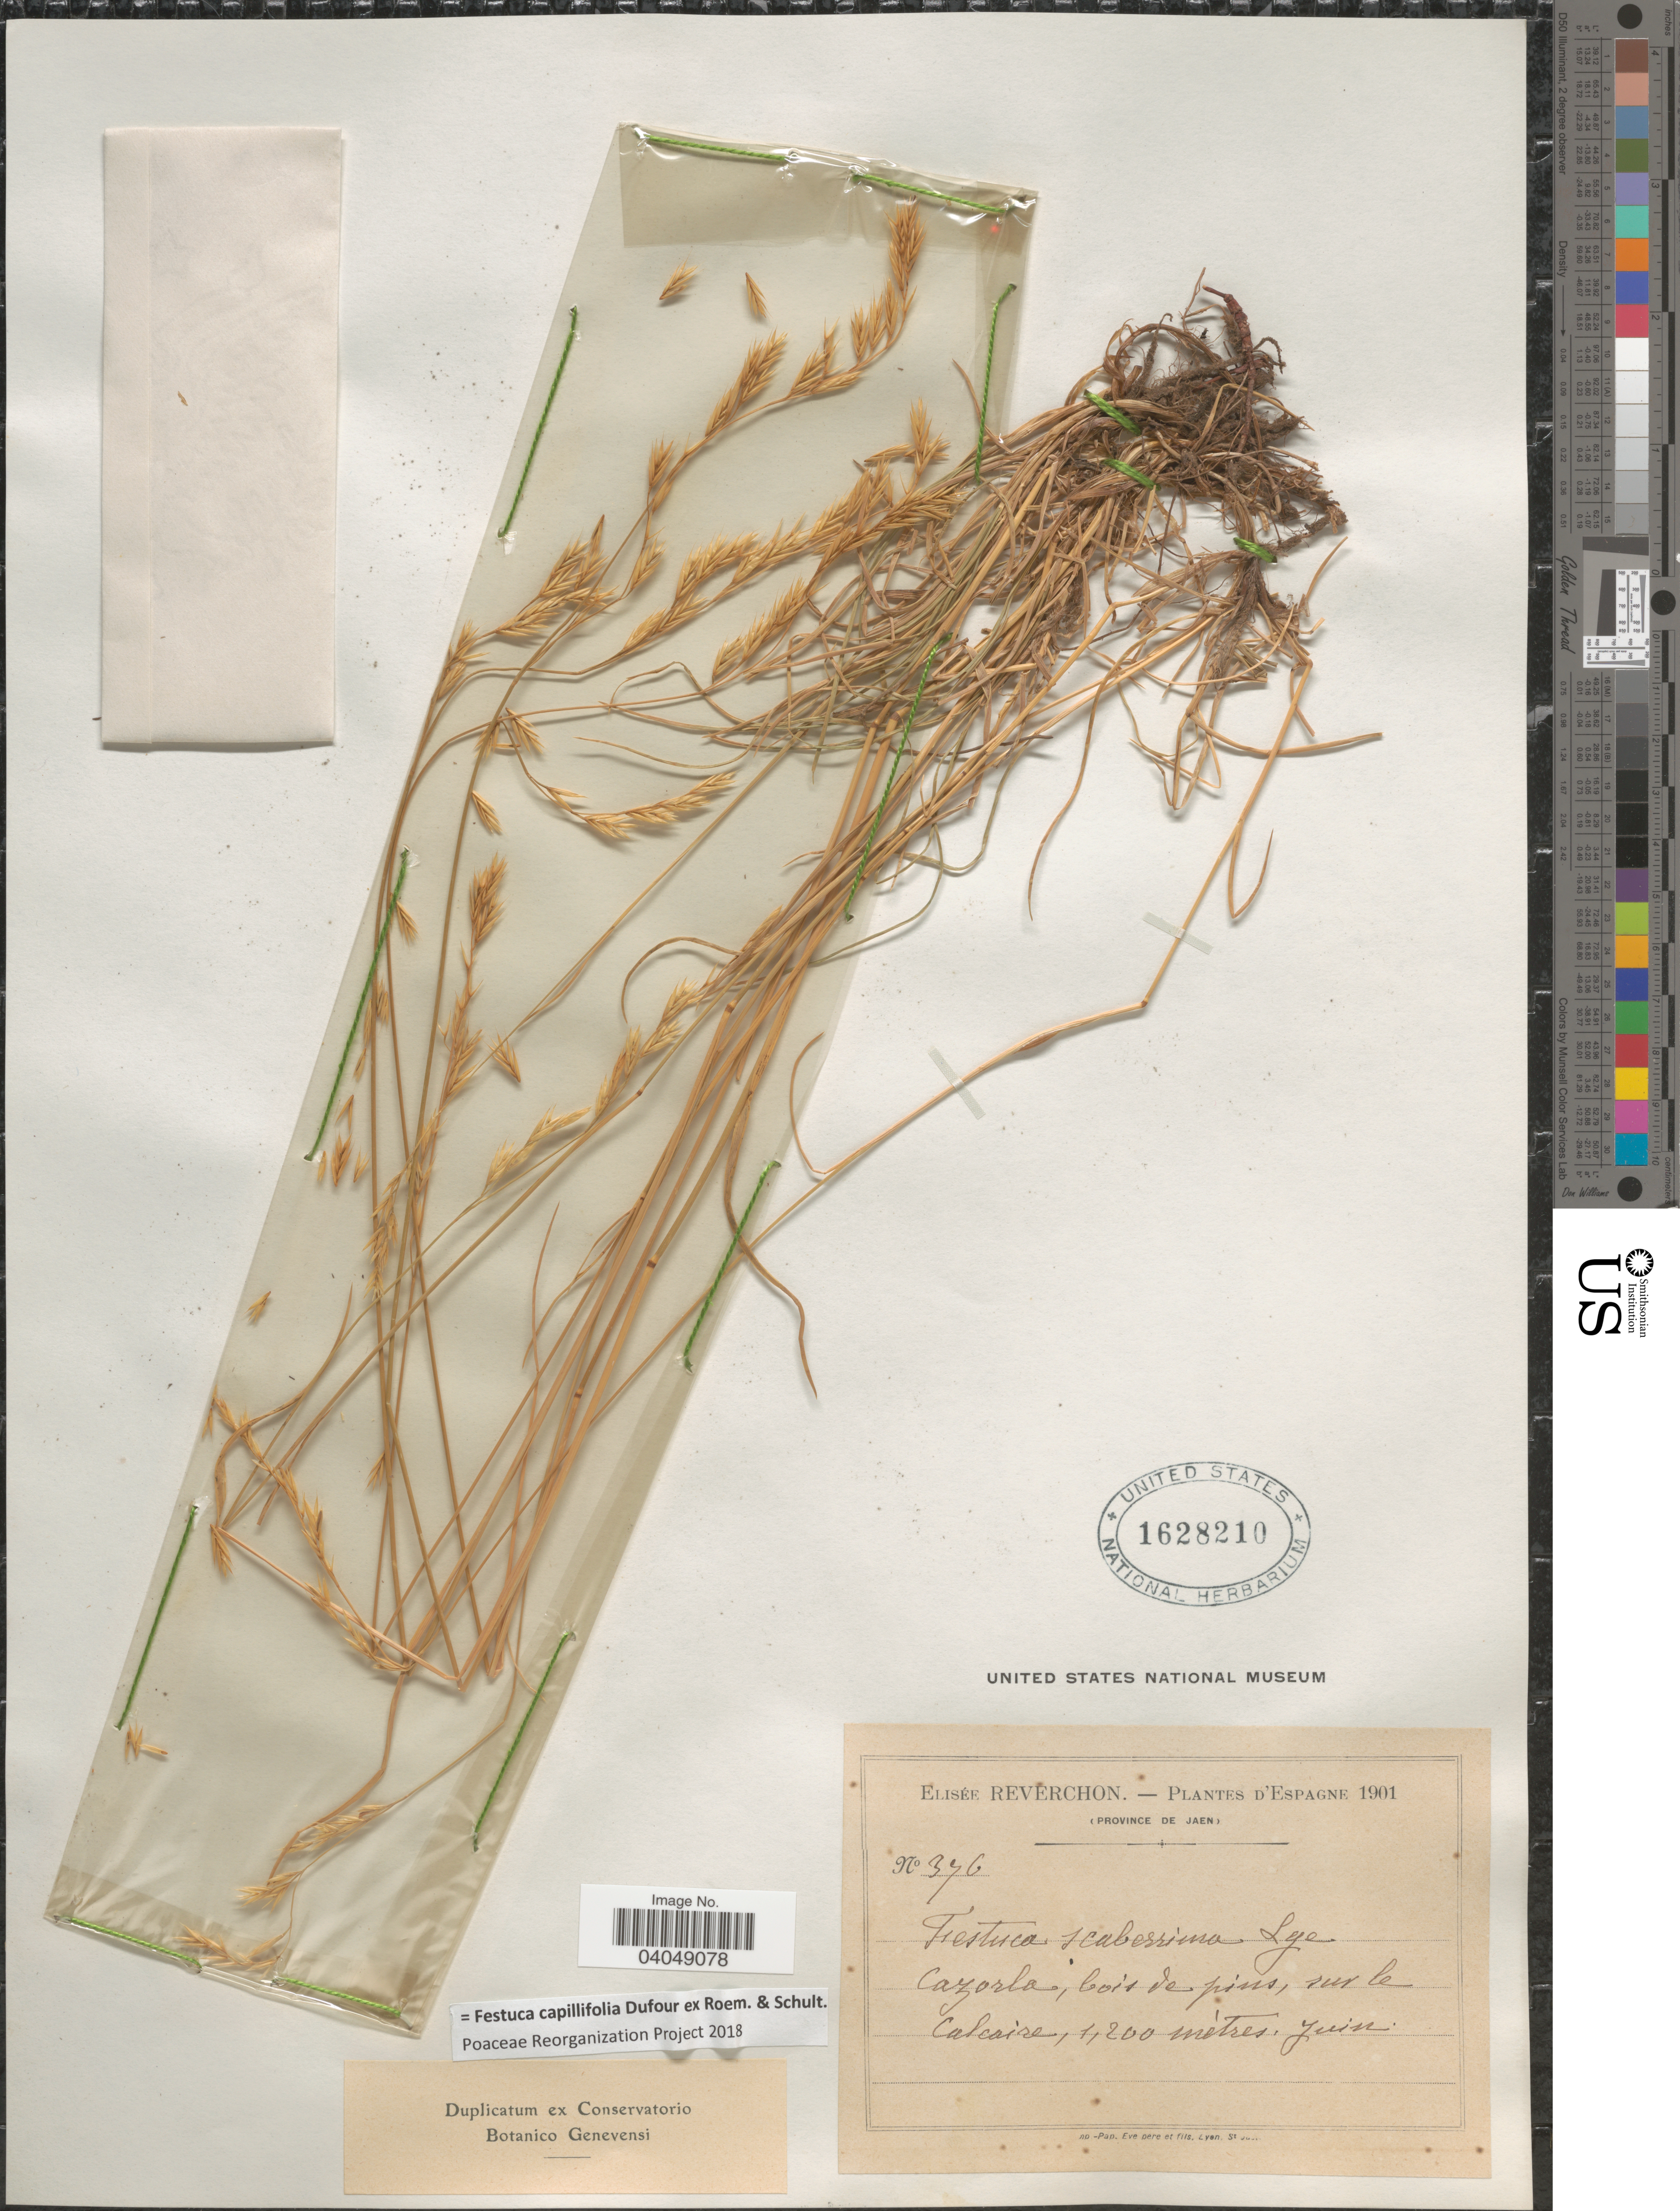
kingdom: Plantae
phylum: Tracheophyta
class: Liliopsida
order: Poales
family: Poaceae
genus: Festuca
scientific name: Festuca capillifolia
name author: Dufour ex Roem. & Schult.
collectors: E. Reverchon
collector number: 376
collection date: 1901-06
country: Spain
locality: Espagne. Cazorla, bois de pins, sur le calcaire.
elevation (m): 1200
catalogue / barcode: US 1628210